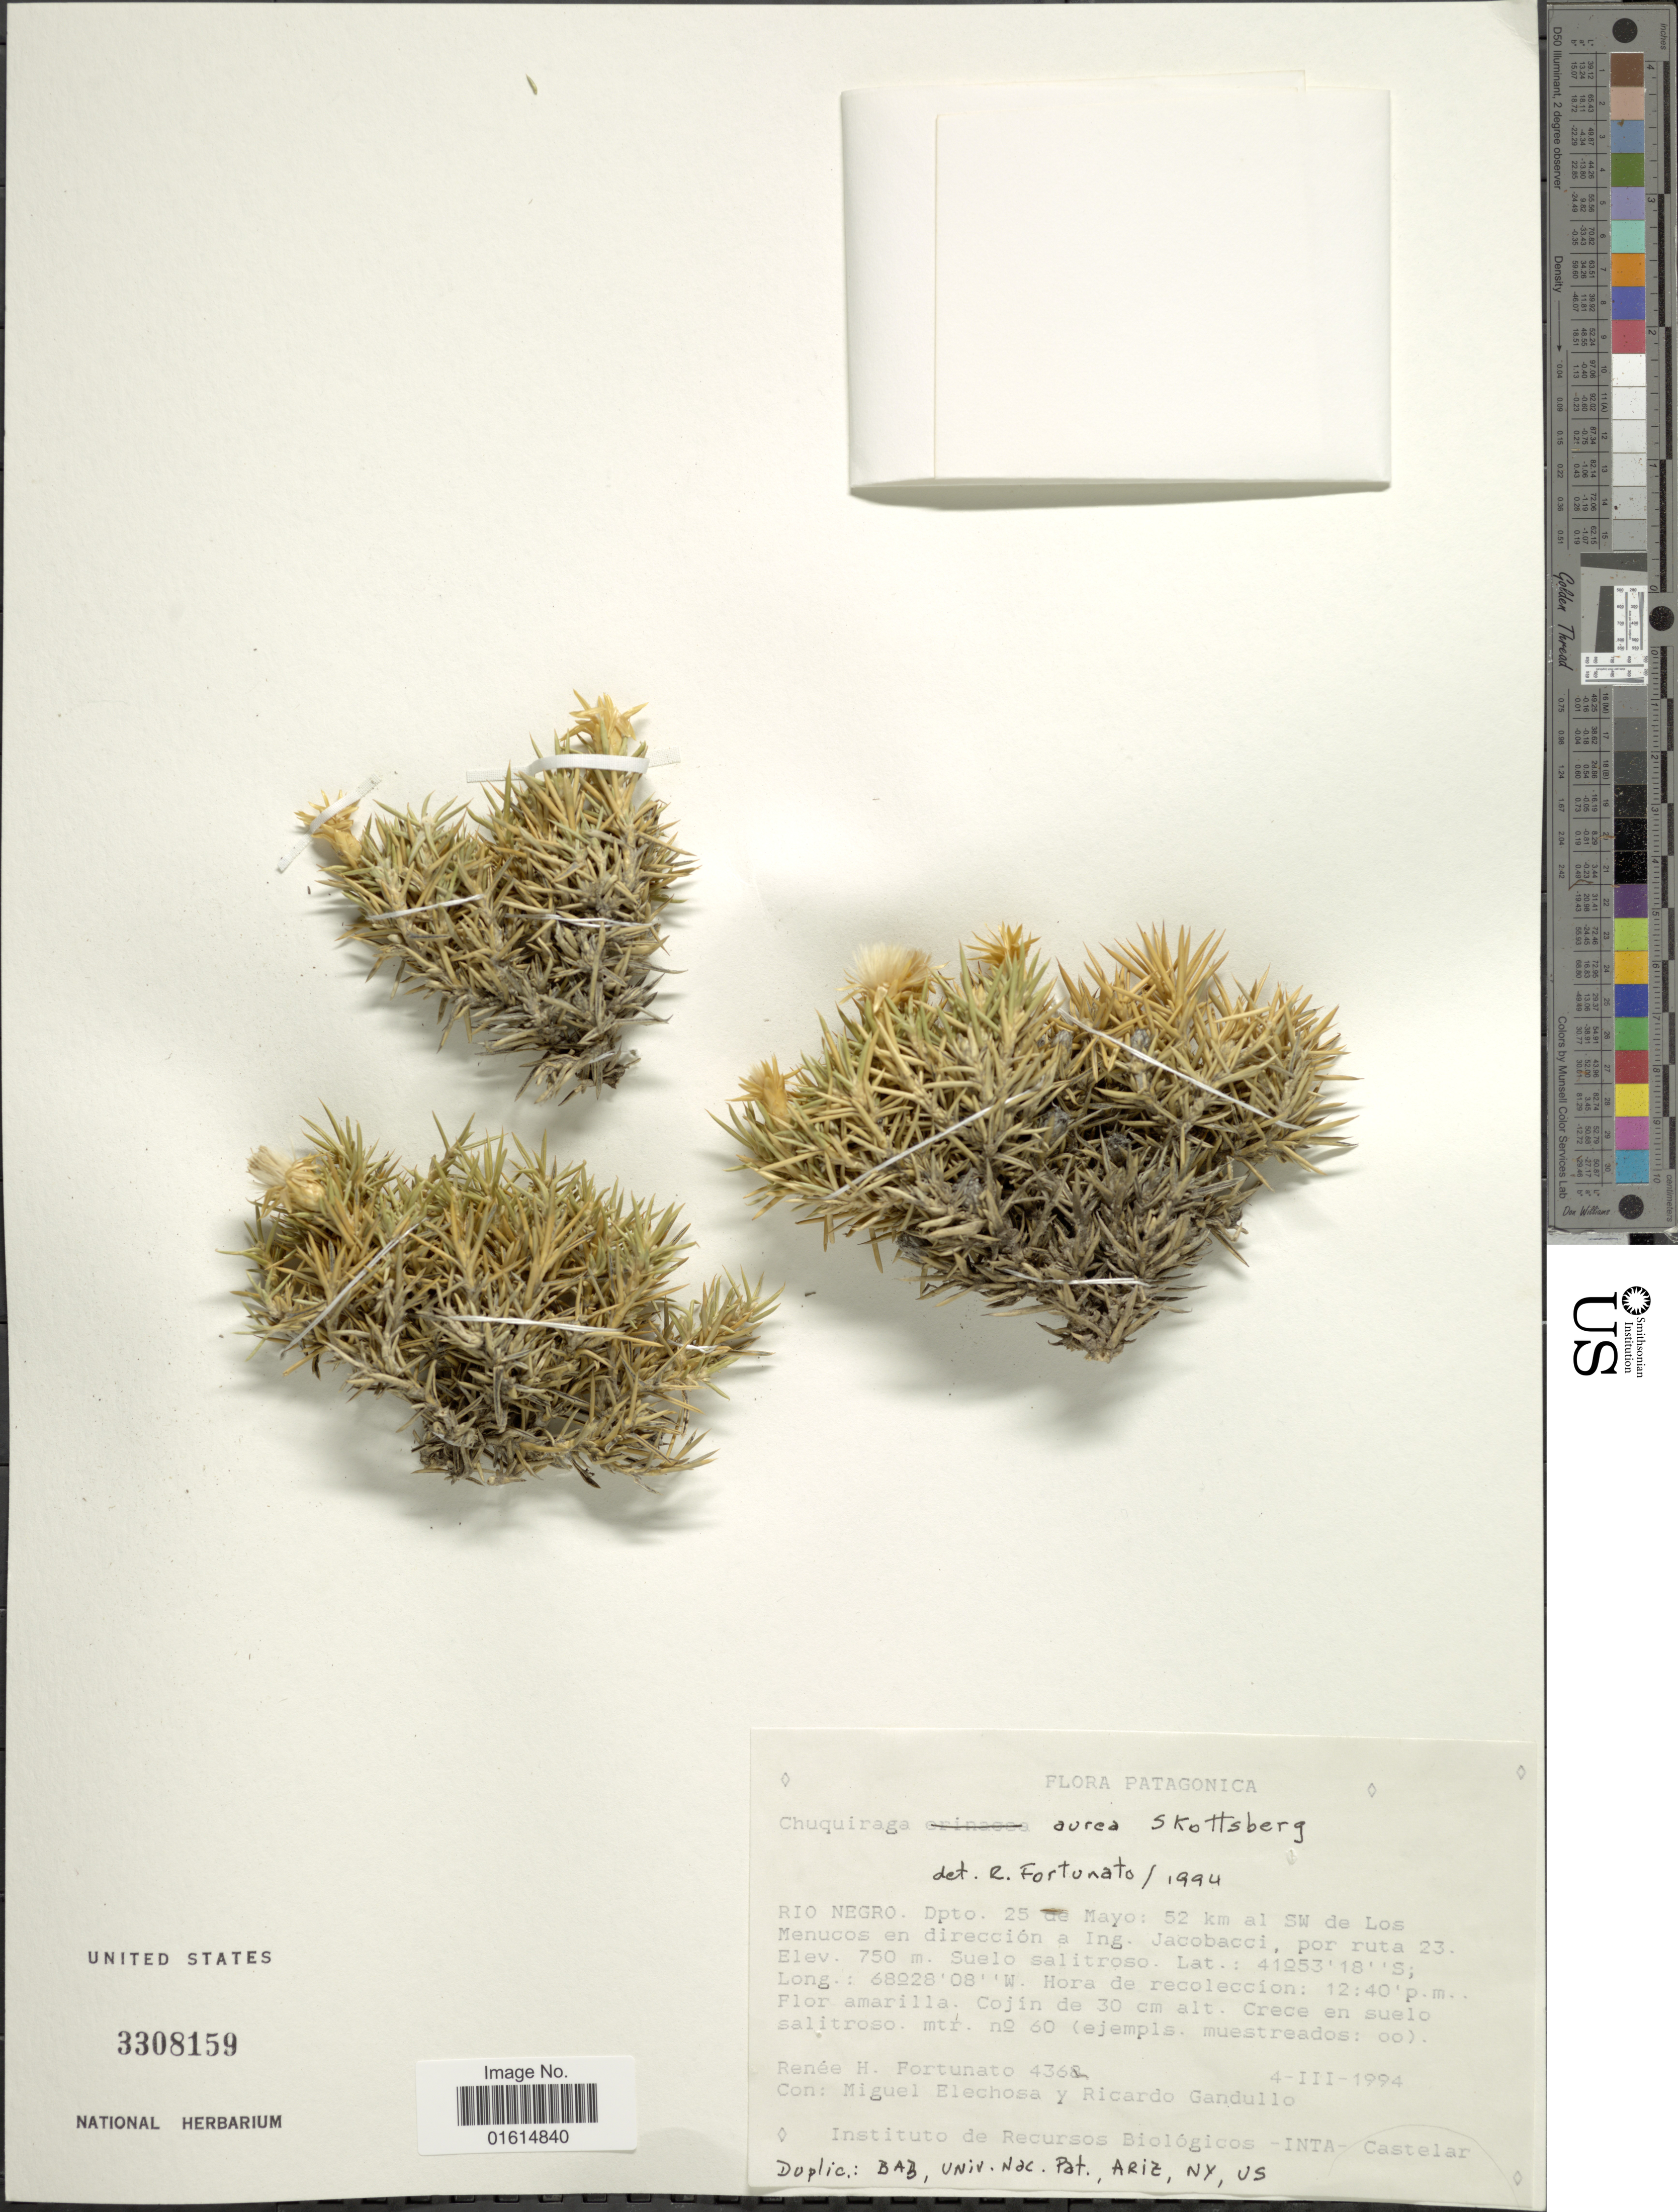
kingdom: Plantae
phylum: Tracheophyta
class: Magnoliopsida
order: Asterales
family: Asteraceae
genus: Chuquiraga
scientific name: Chuquiraga aurea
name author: Skottsb.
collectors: R. H. Fortunato, M. Elechosa & R. Gandullo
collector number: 4368*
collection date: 1994-03-04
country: Argentina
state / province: Rio Negro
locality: Rio Negro. Dpto., 52 km al SW de Los Menucos en direccion a Ing. Jacobacci, por ruta 23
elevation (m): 750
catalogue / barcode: US 3308159